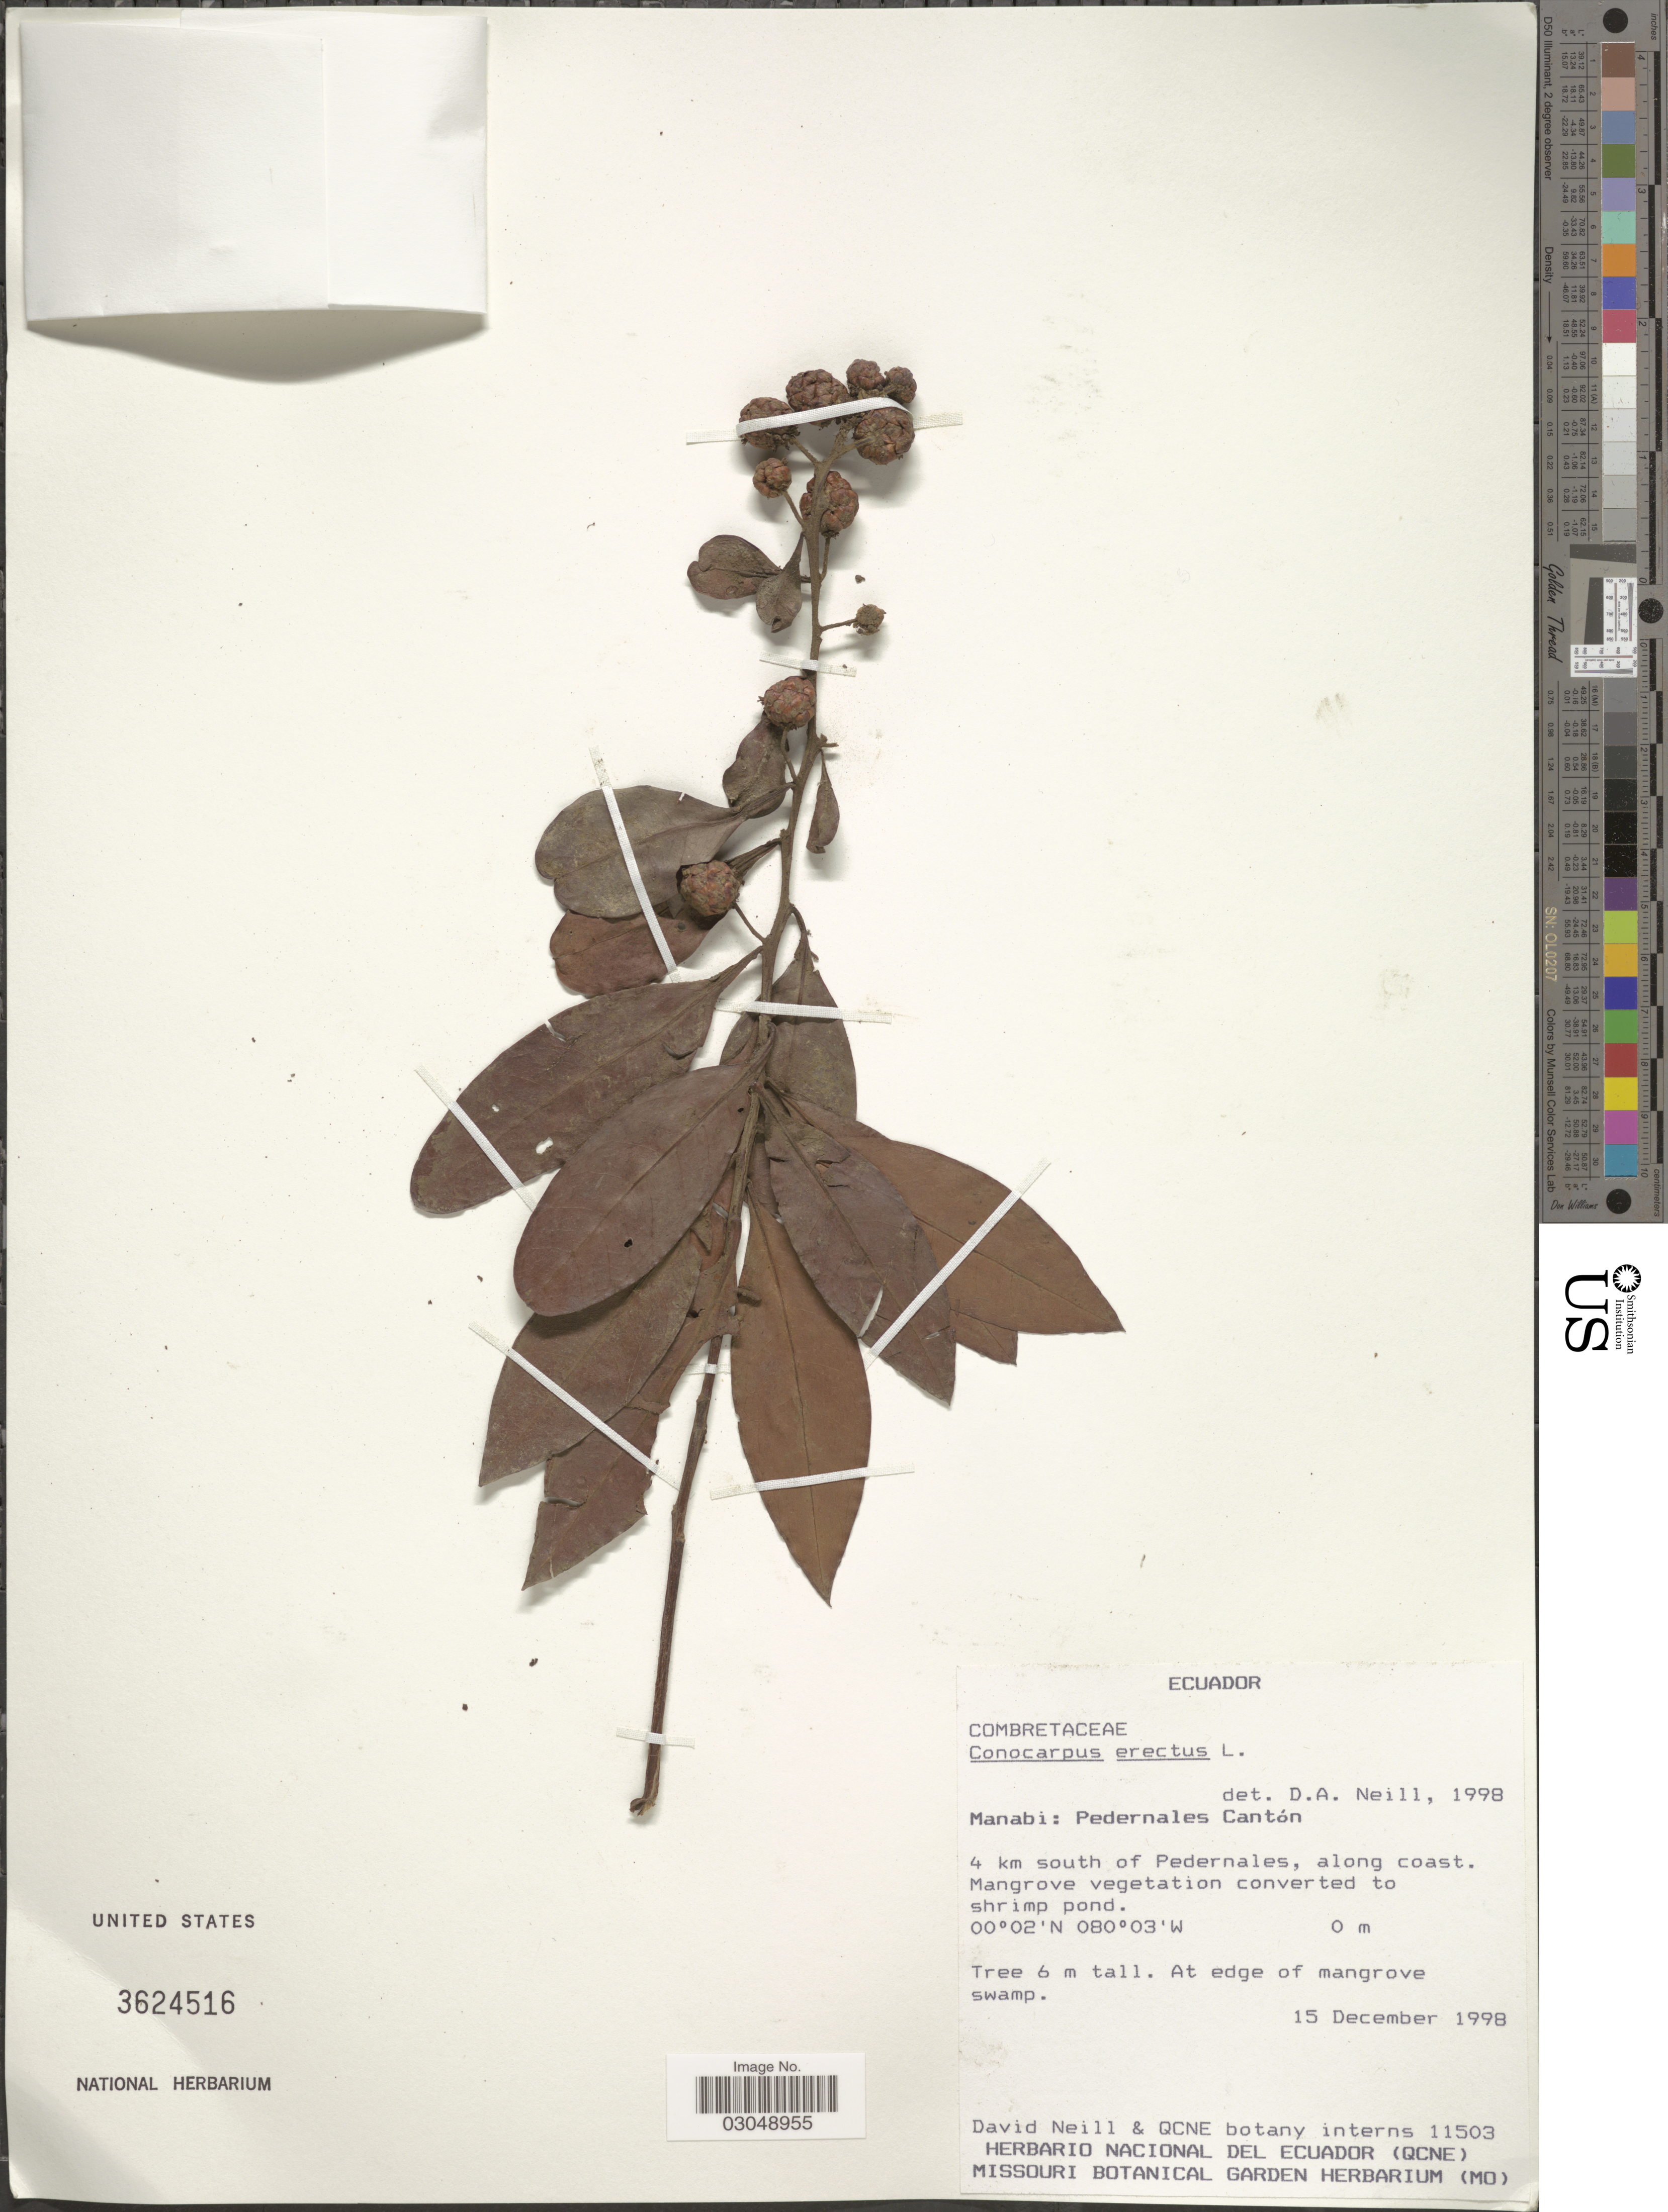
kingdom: Plantae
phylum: Tracheophyta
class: Magnoliopsida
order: Myrtales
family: Combretaceae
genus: Conocarpus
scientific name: Conocarpus erectus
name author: L.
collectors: D. Neill & QCNE botany interns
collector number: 11503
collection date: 1998-12-15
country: Ecuador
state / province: Manabí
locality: Pedernales Cantón. 4 km south of Pedernales, along coast.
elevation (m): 0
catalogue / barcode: US 3624516